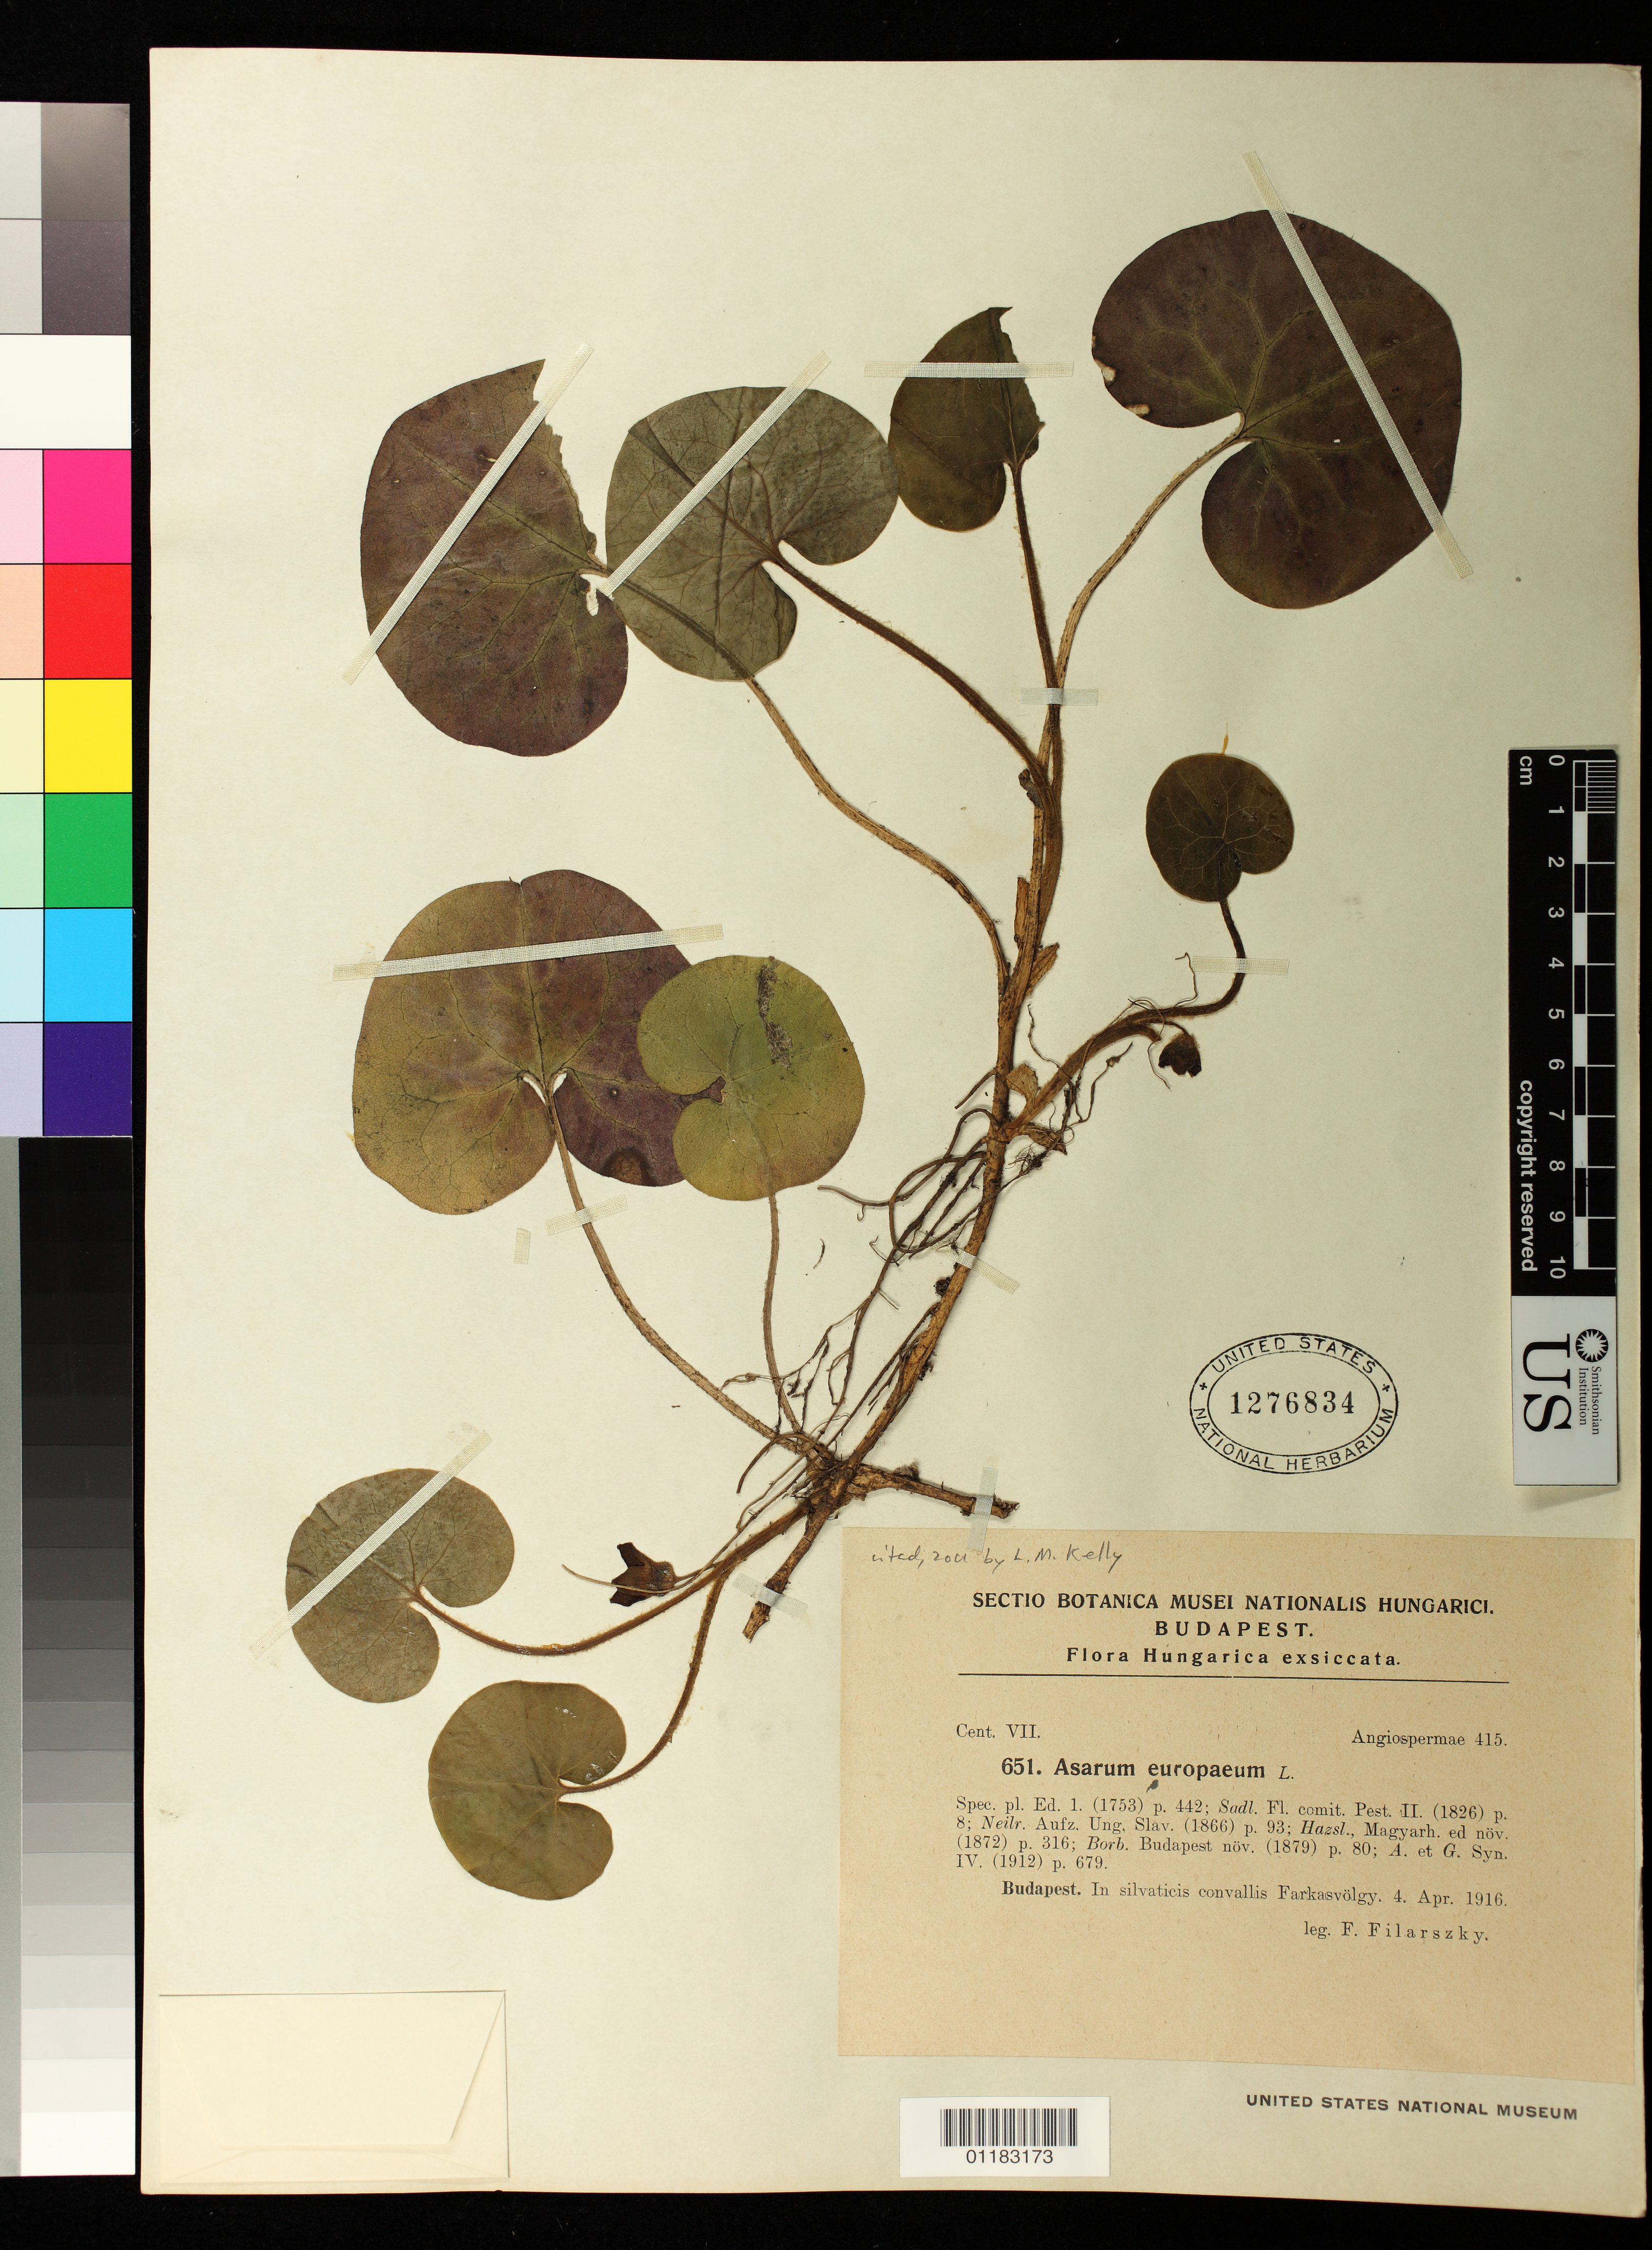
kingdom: Plantae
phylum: Tracheophyta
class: Magnoliopsida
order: Piperales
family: Aristolochiaceae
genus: Asarum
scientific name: Asarum europaeum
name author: L.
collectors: F. Filarszky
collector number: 651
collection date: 1916-04-04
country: Hungary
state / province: Tolna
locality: Budapest. In silvaticis convallis Farkasvolgy.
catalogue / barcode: US 1276834